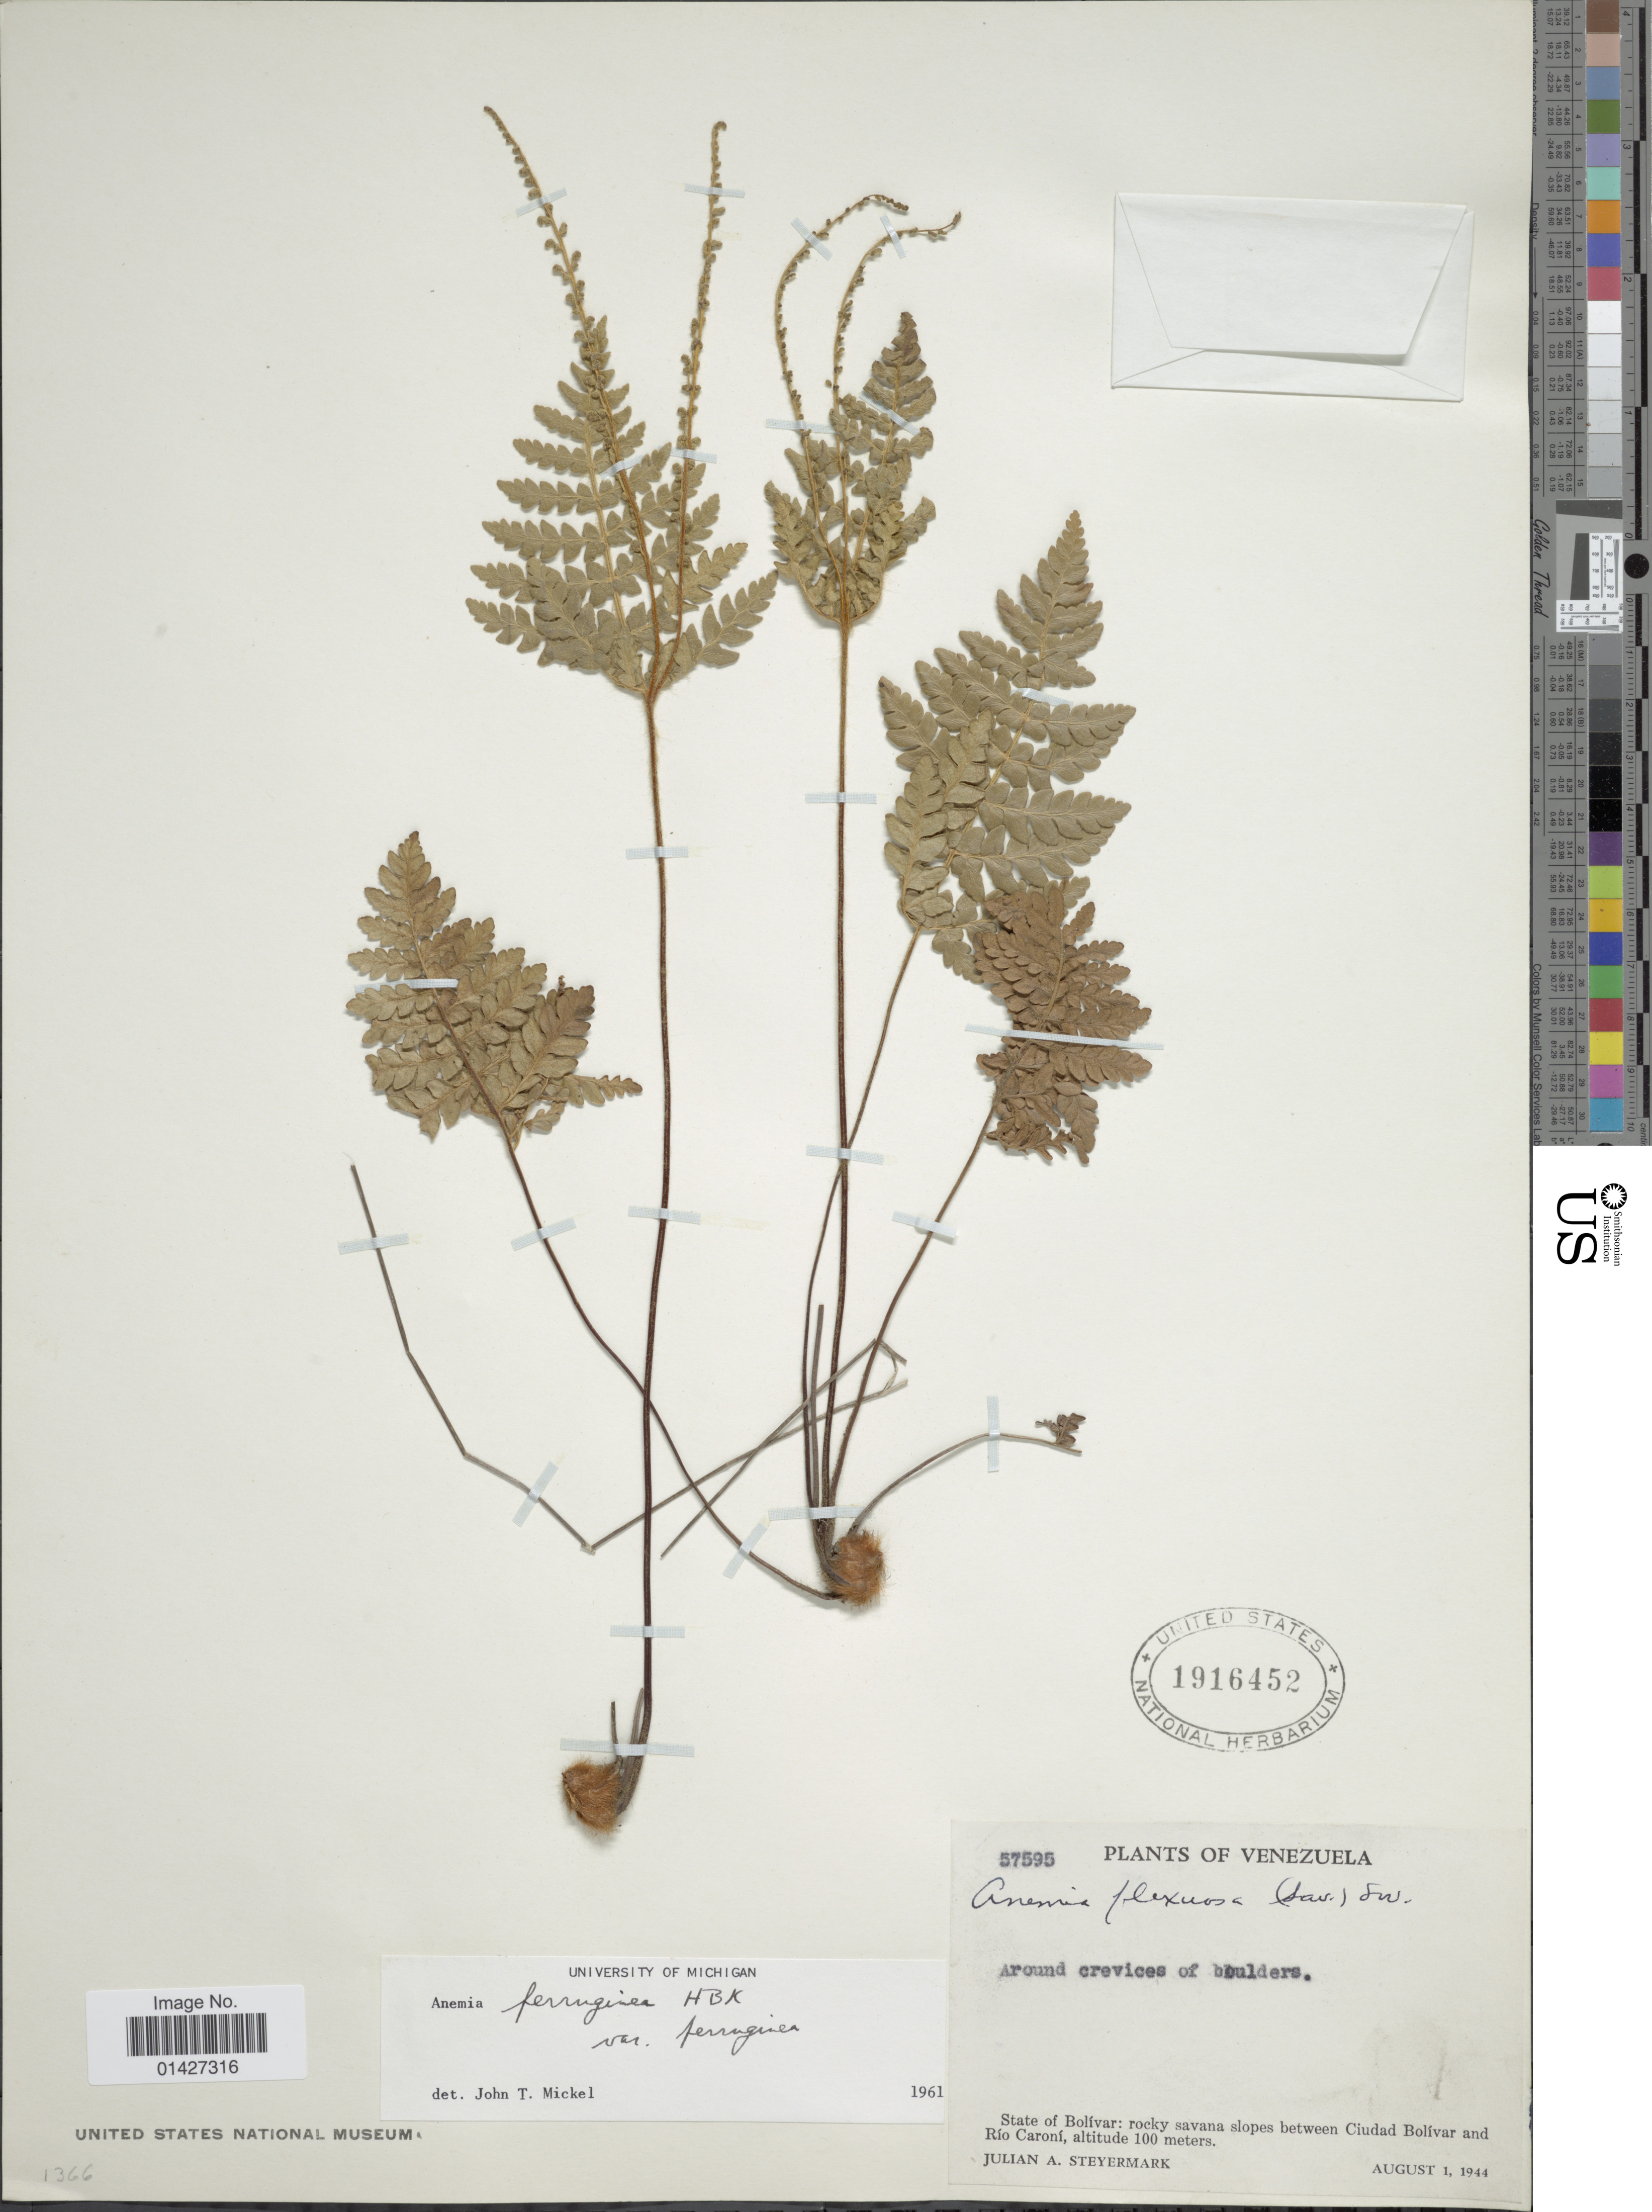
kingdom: Plantae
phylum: Tracheophyta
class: Polypodiopsida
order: Schizaeales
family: Anemiaceae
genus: Anemia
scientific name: Anemia ferruginea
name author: Kunth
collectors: J. Steyermark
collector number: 57595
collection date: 1944-08-01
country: Venezuela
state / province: Bolivar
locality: State of Bolívar; rocky savanna slopes between Ciudad Bolívar and Río Caroní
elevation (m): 100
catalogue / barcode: US 1916452